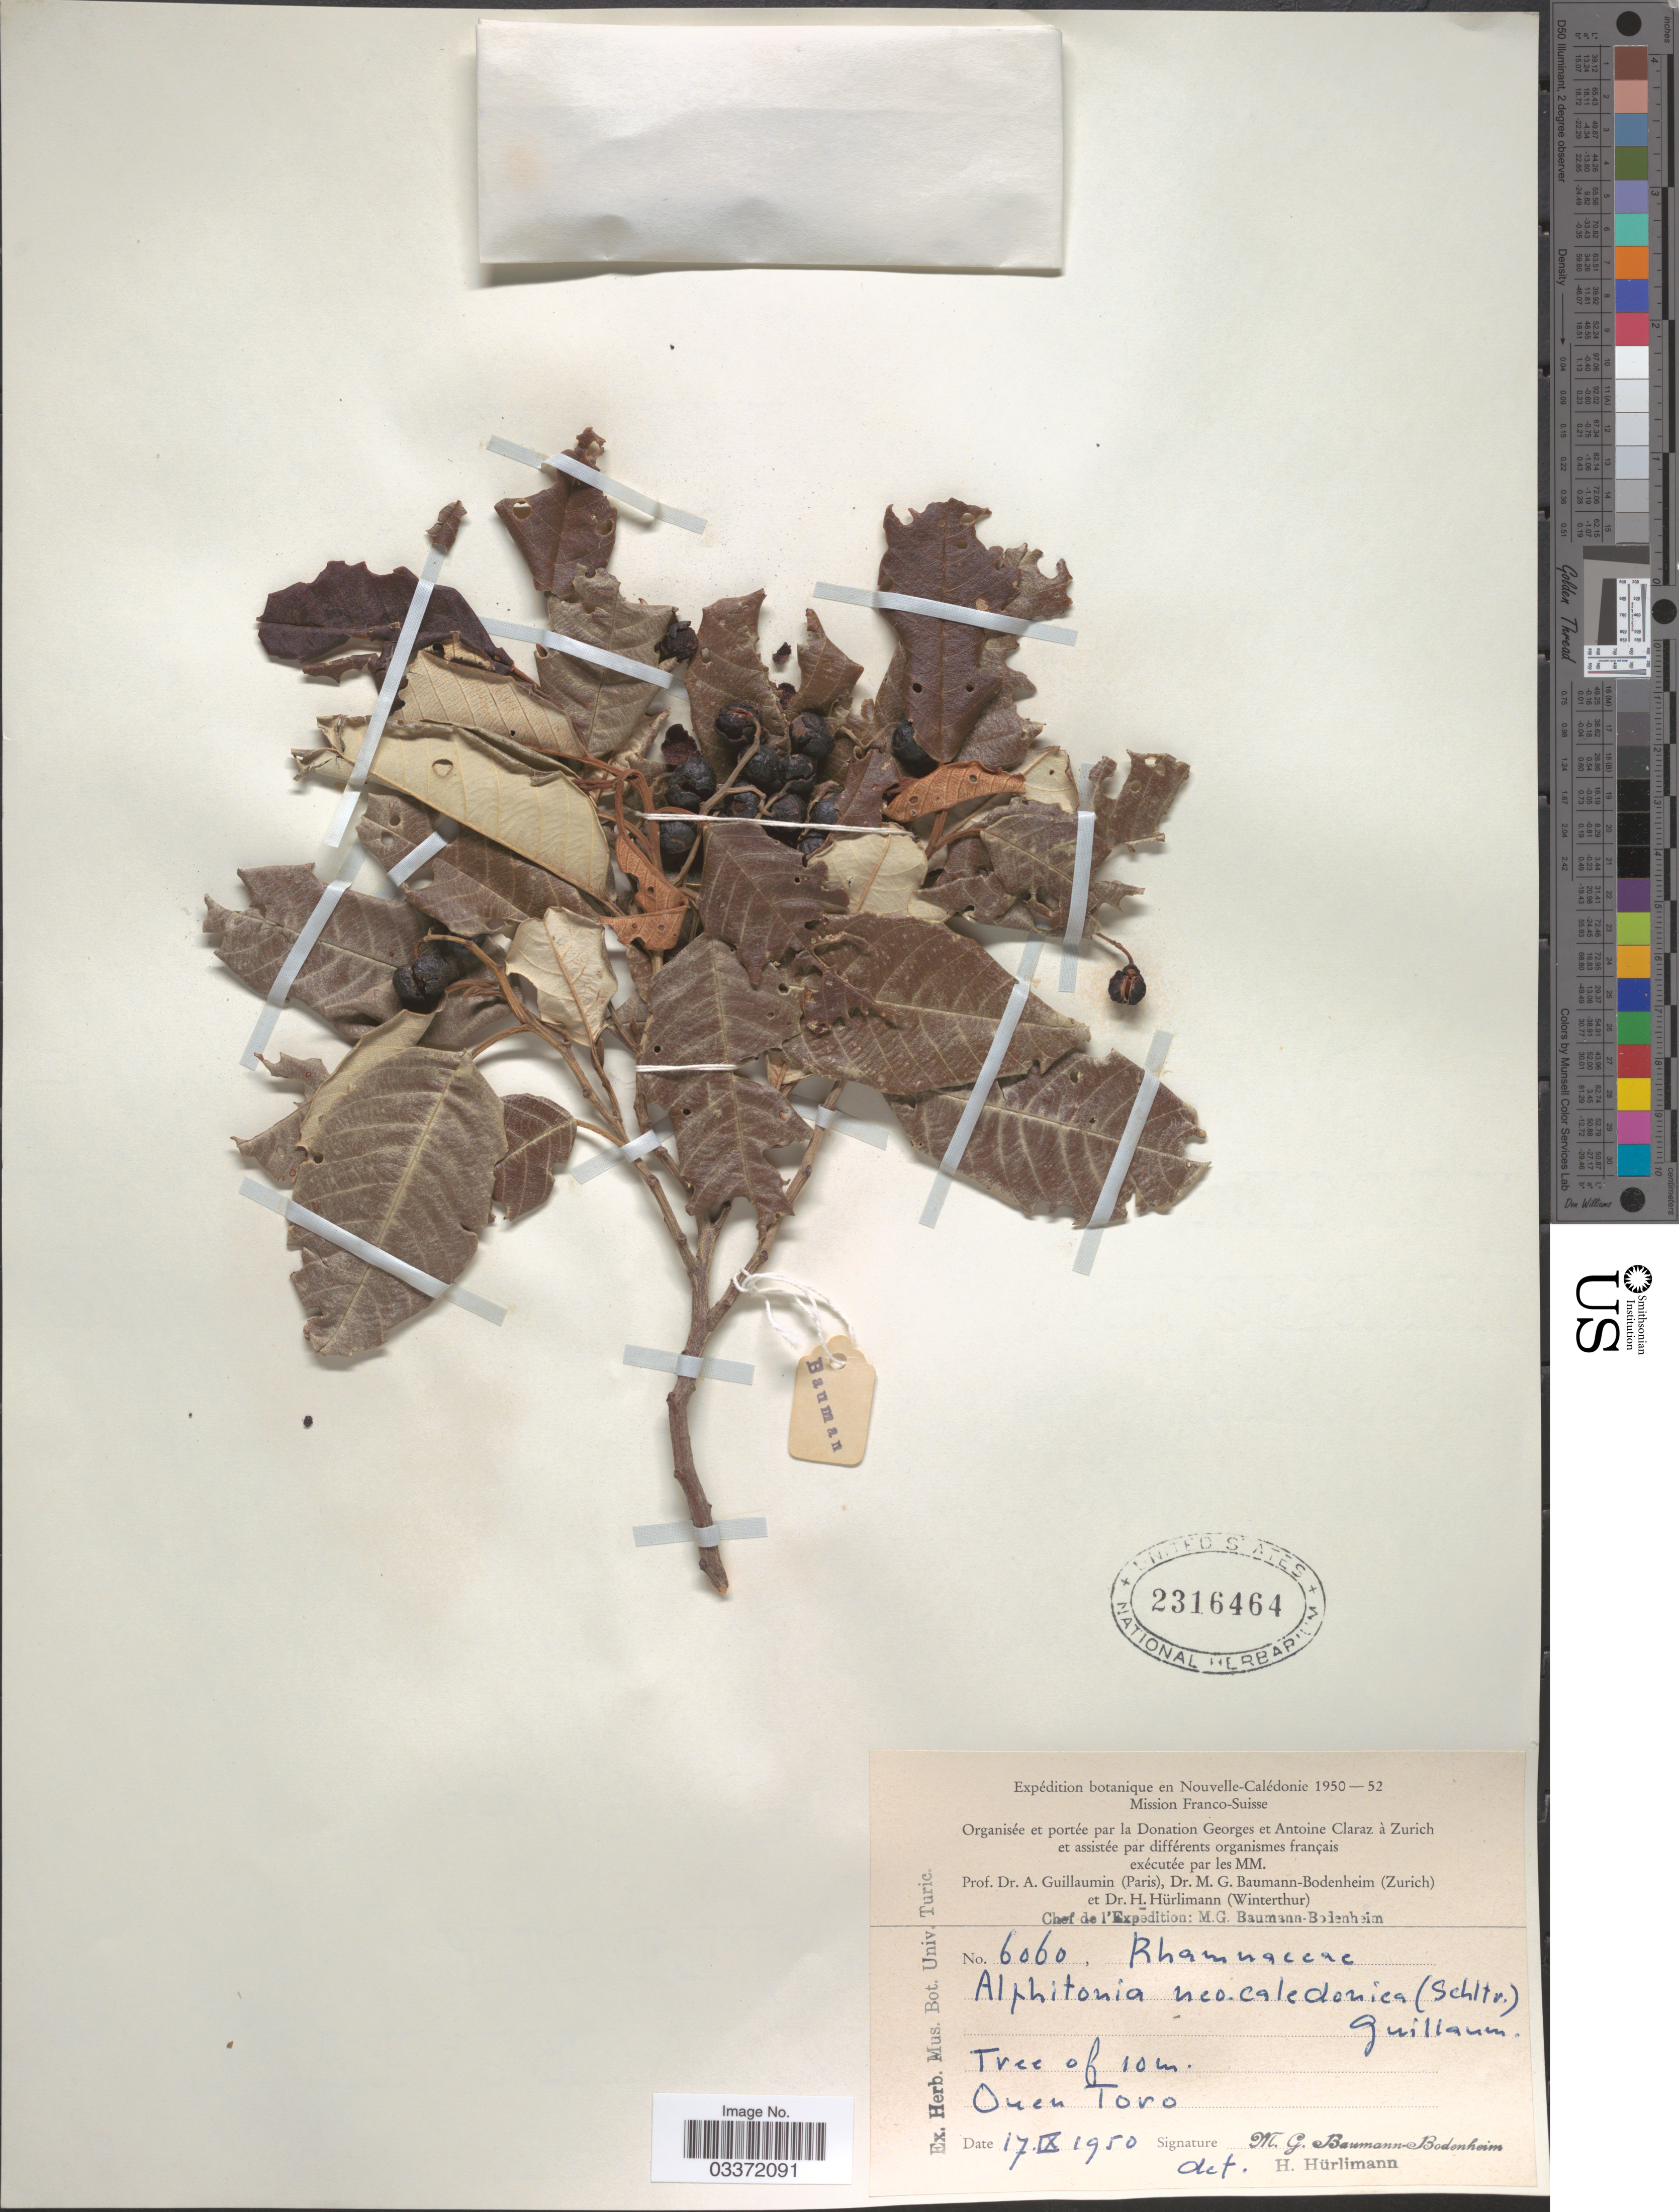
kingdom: Plantae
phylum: Tracheophyta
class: Magnoliopsida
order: Rosales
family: Rhamnaceae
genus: Alphitonia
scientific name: Alphitonia neocaledonica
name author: (Schltr.) Guillaumin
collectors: M. G. Baumann-Bodenheim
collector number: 6060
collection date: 1950-09-17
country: New Caledonia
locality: Ouen toro.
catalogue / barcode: US 2316464